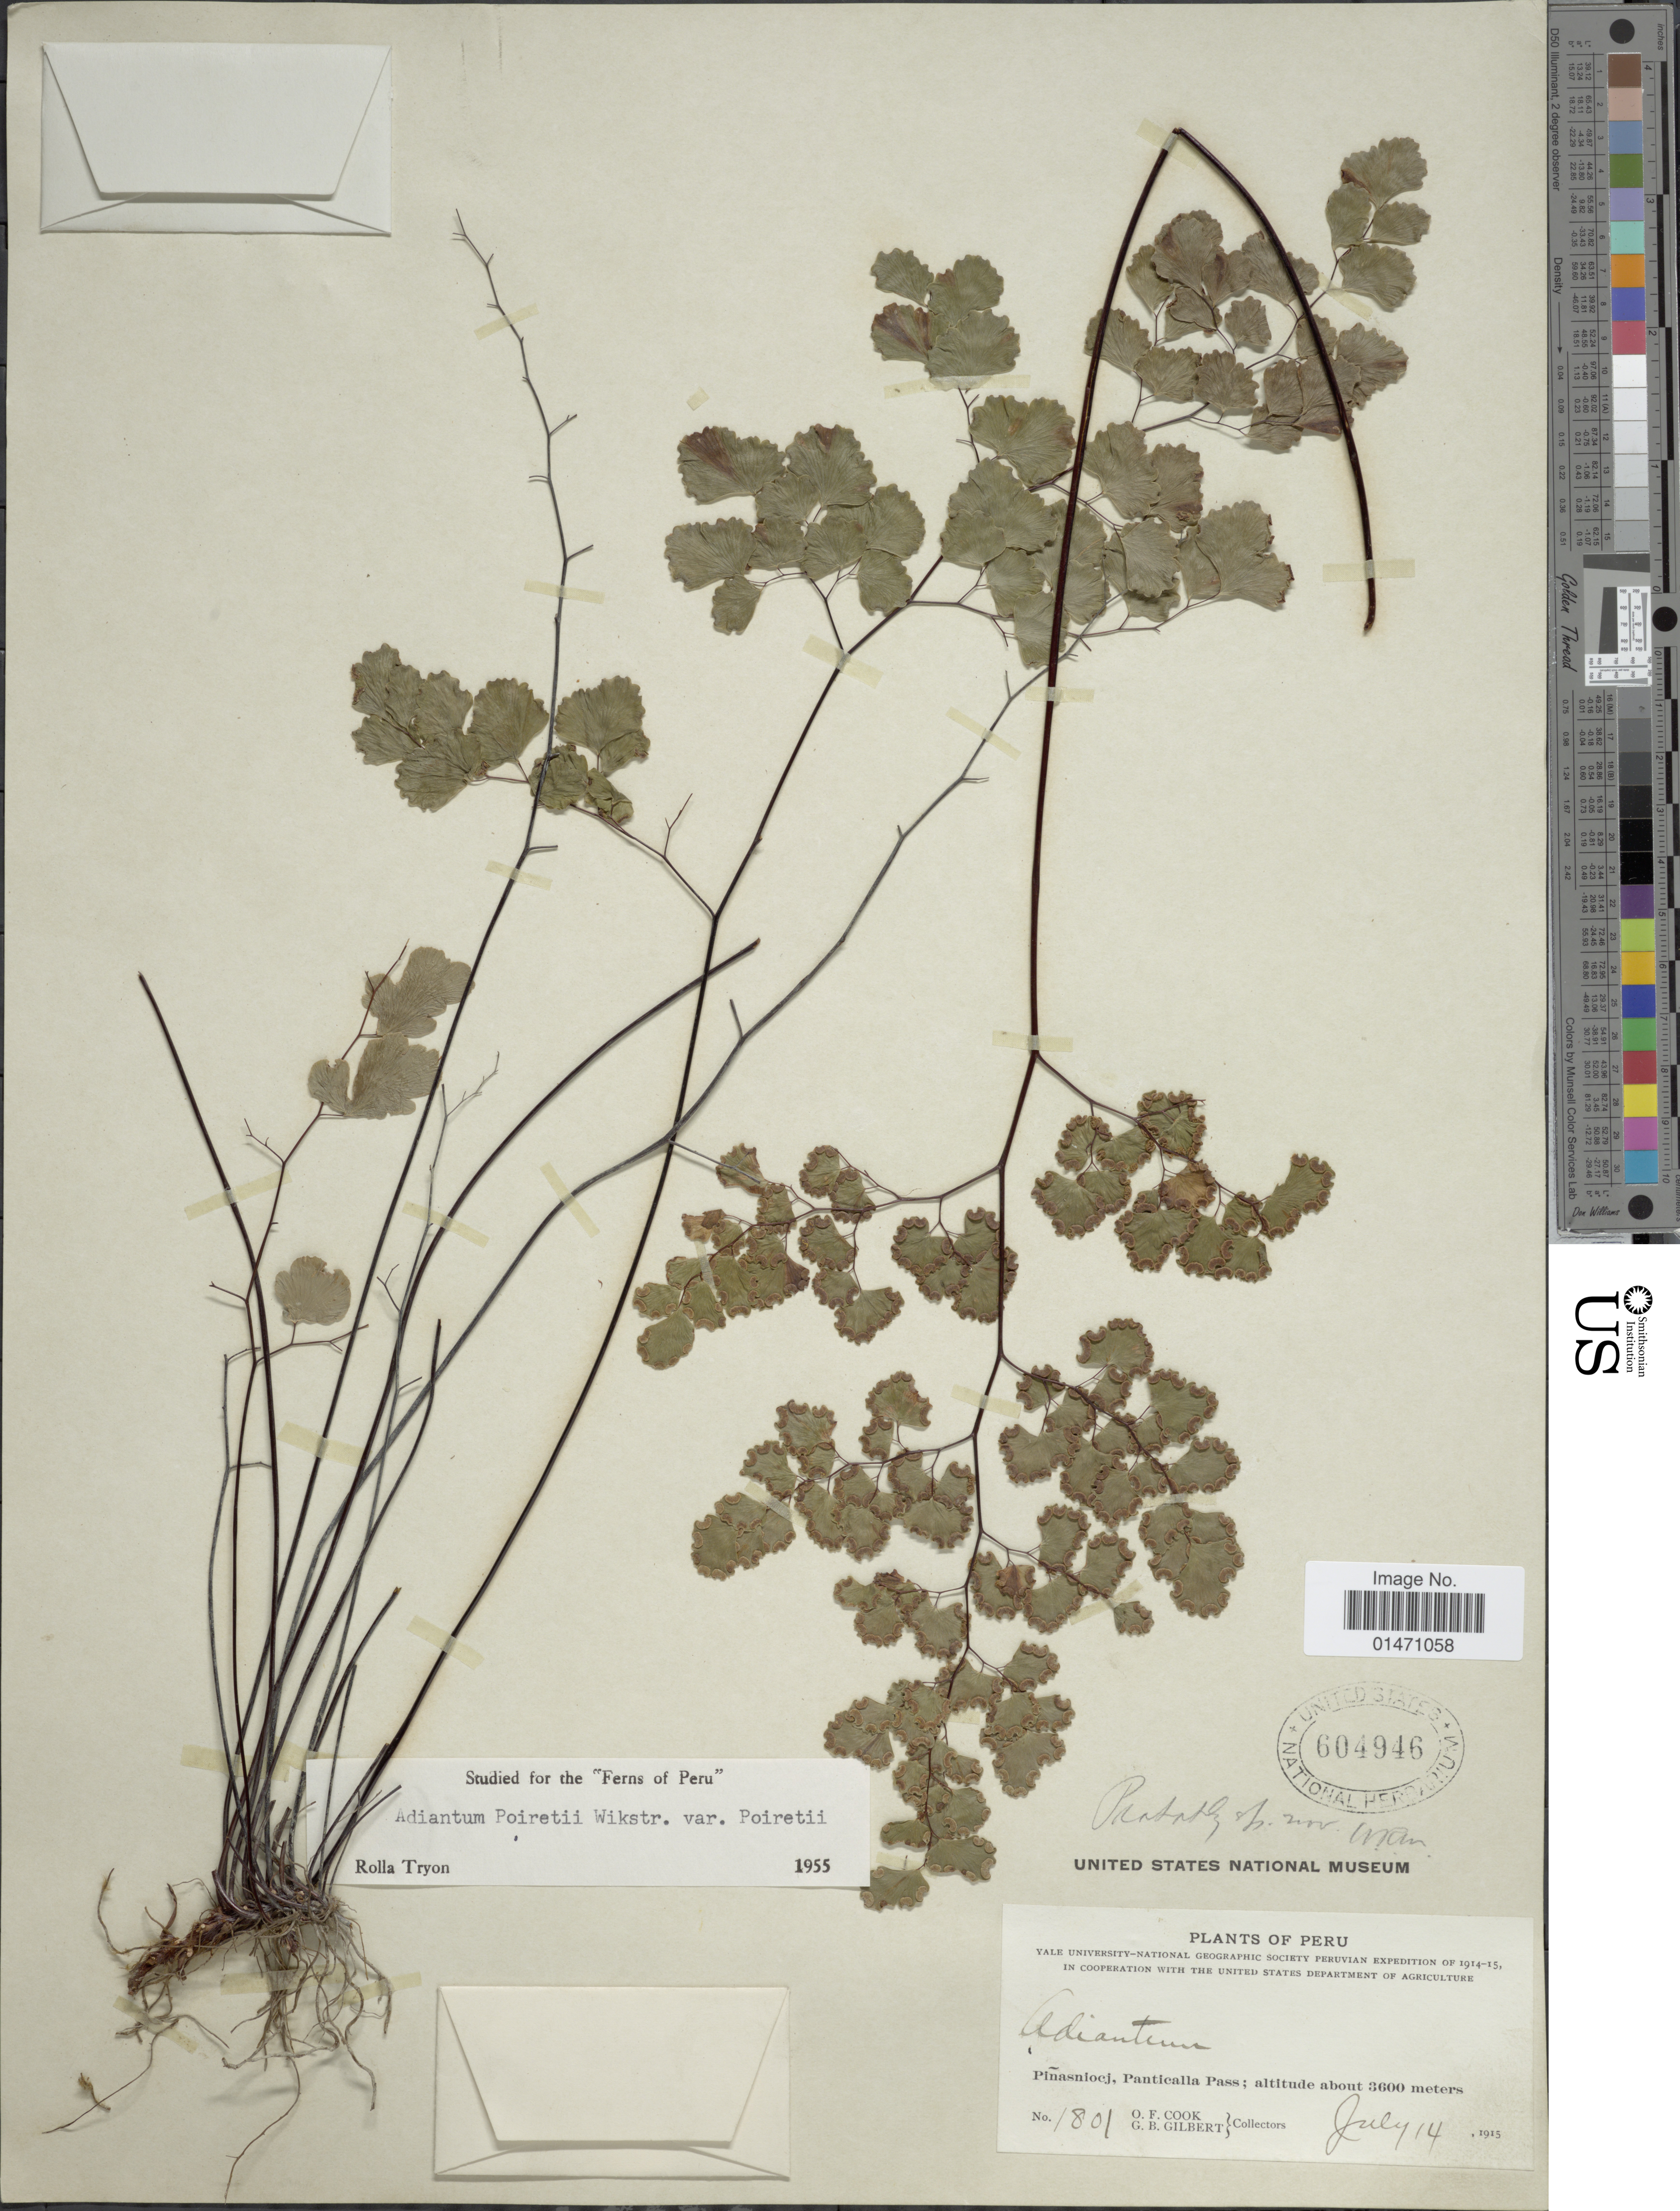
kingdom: Plantae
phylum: Tracheophyta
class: Polypodiopsida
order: Polypodiales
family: Pteridaceae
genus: Adiantum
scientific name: Adiantum poiretii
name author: Wikstr.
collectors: O. F. Cook & G. B. Gilbert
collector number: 1801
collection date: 1915-07-14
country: Peru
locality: Pinasniocj, Panticalla Pass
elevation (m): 3600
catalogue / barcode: US 604946